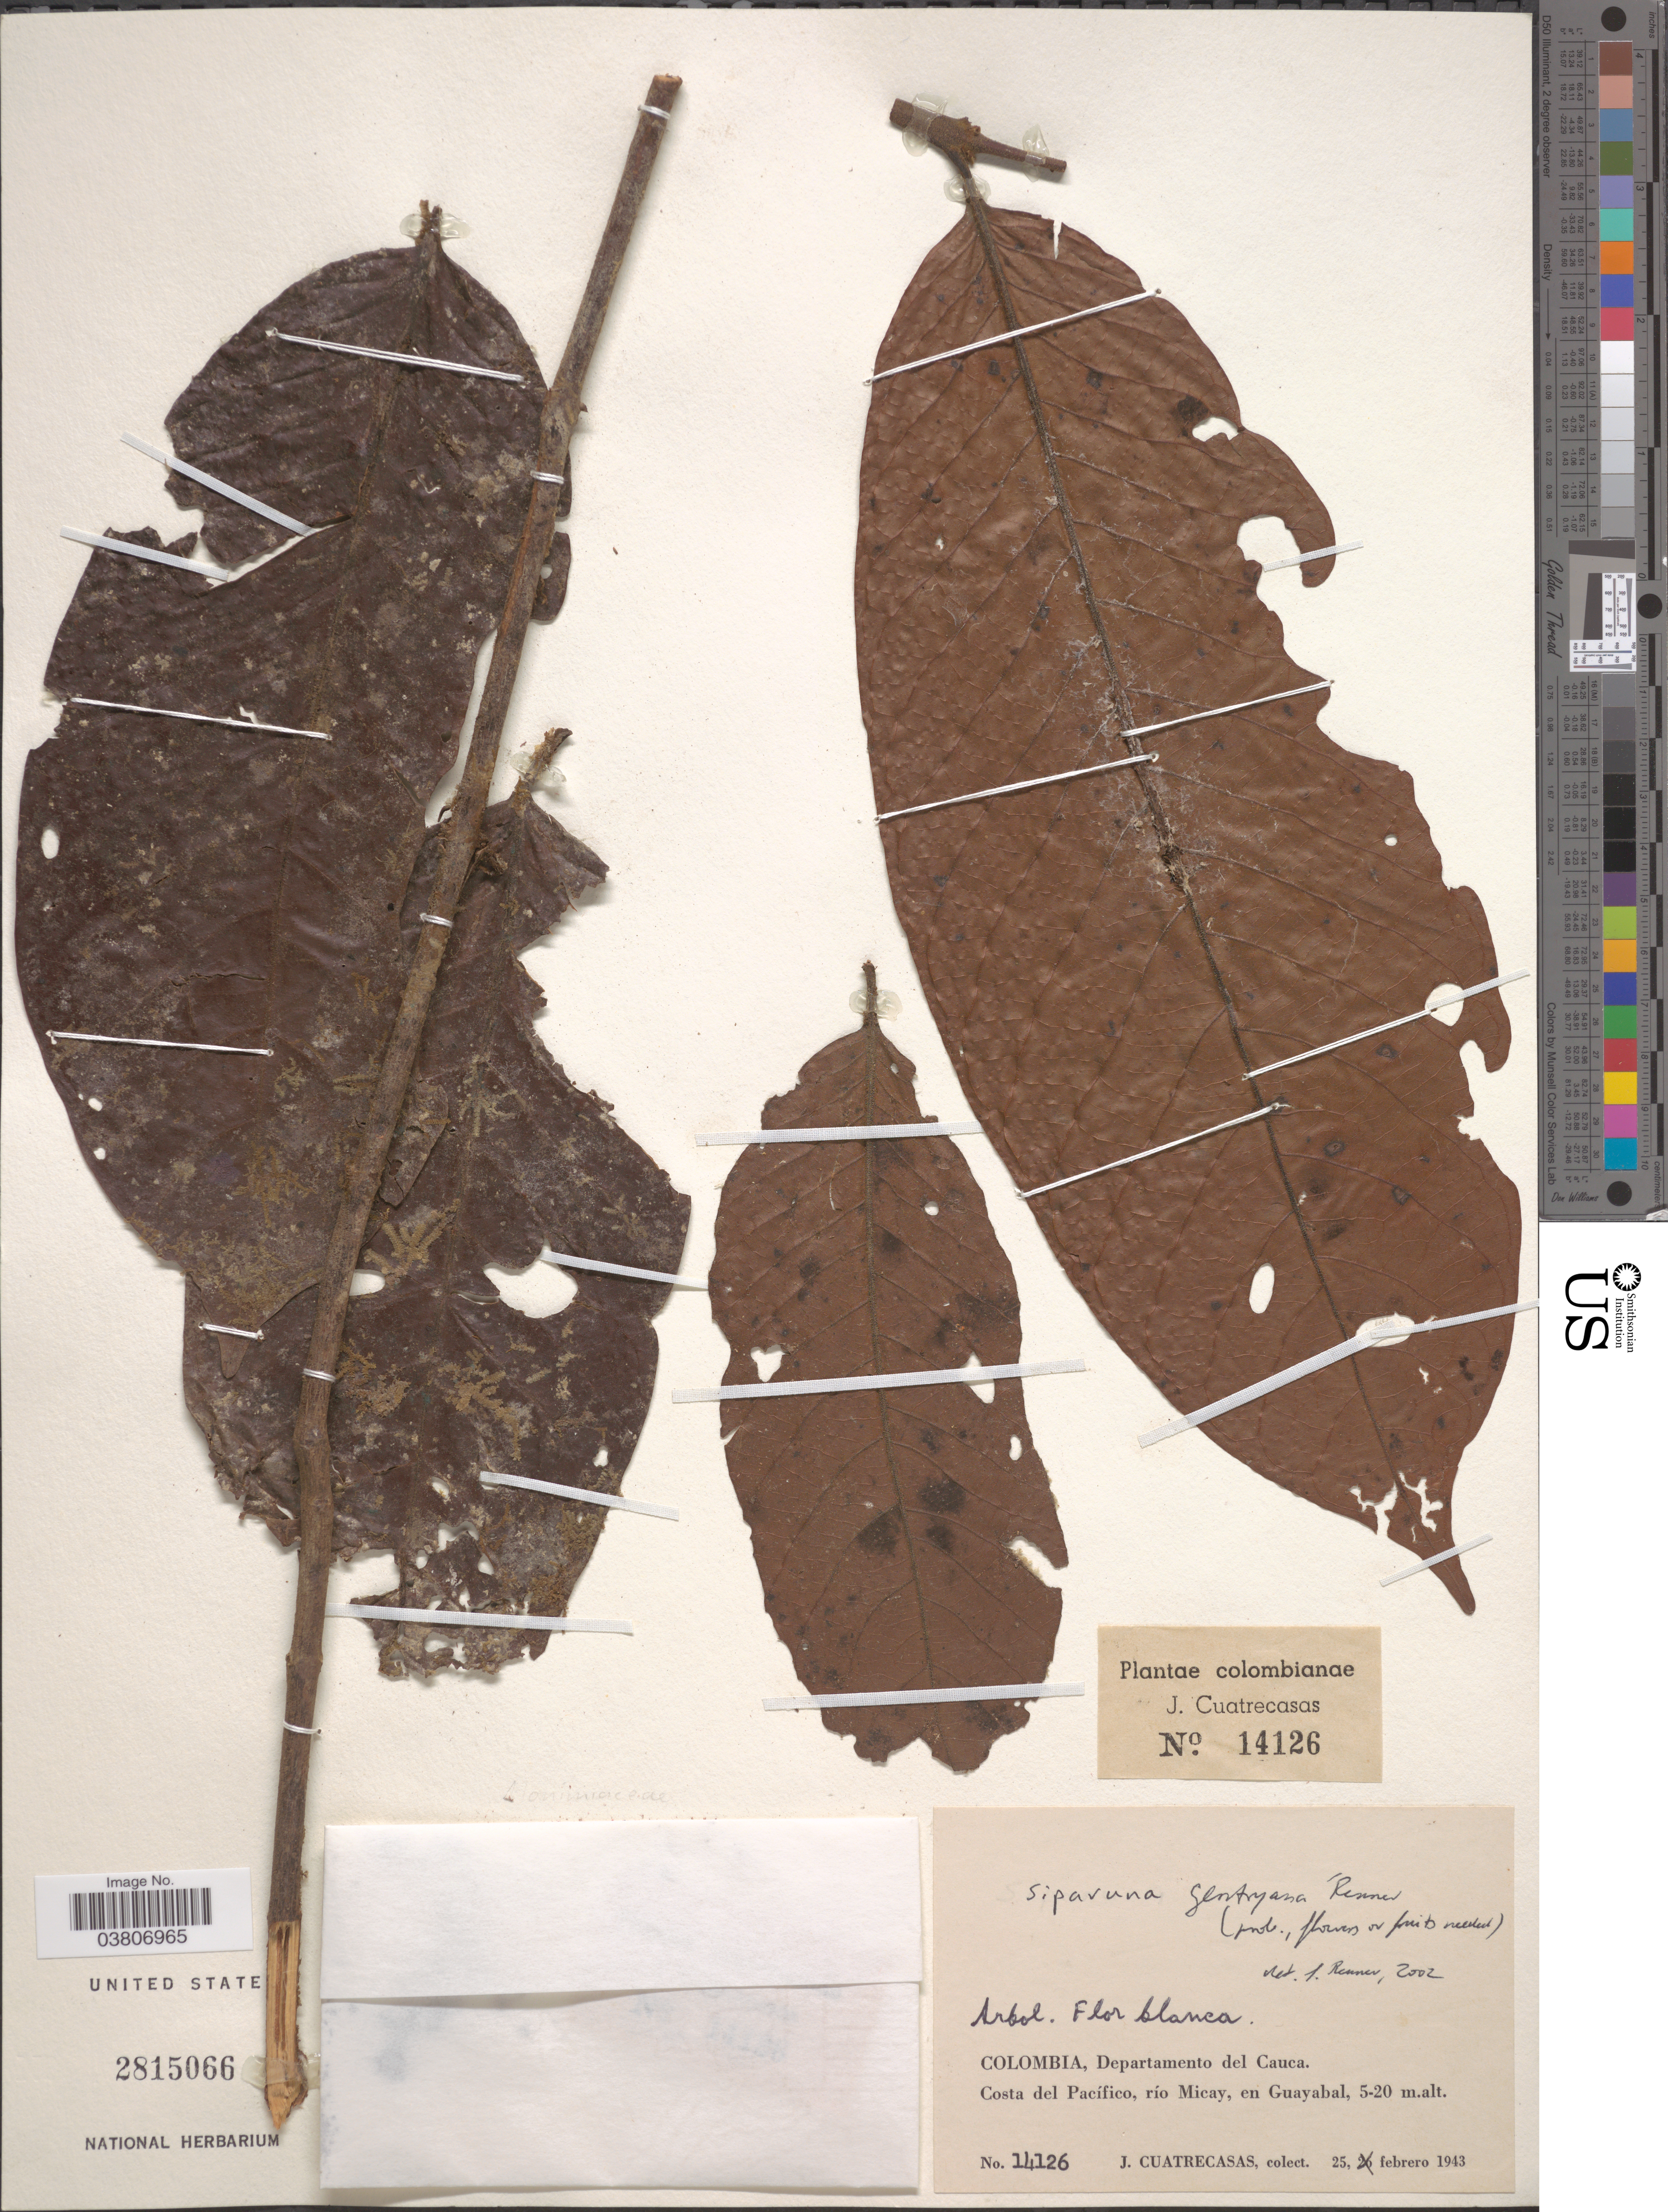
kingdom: Plantae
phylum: Tracheophyta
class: Magnoliopsida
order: Laurales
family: Siparunaceae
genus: Siparuna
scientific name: Siparuna gentryana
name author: S.S. Renner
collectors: J. Cuatrecasas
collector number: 14126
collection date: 1943-02-25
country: Colombia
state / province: Cauca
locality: Departamento del Cauca. Costa del Pacífico, río Micay, en Guayabal.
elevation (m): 5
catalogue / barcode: US 2815066